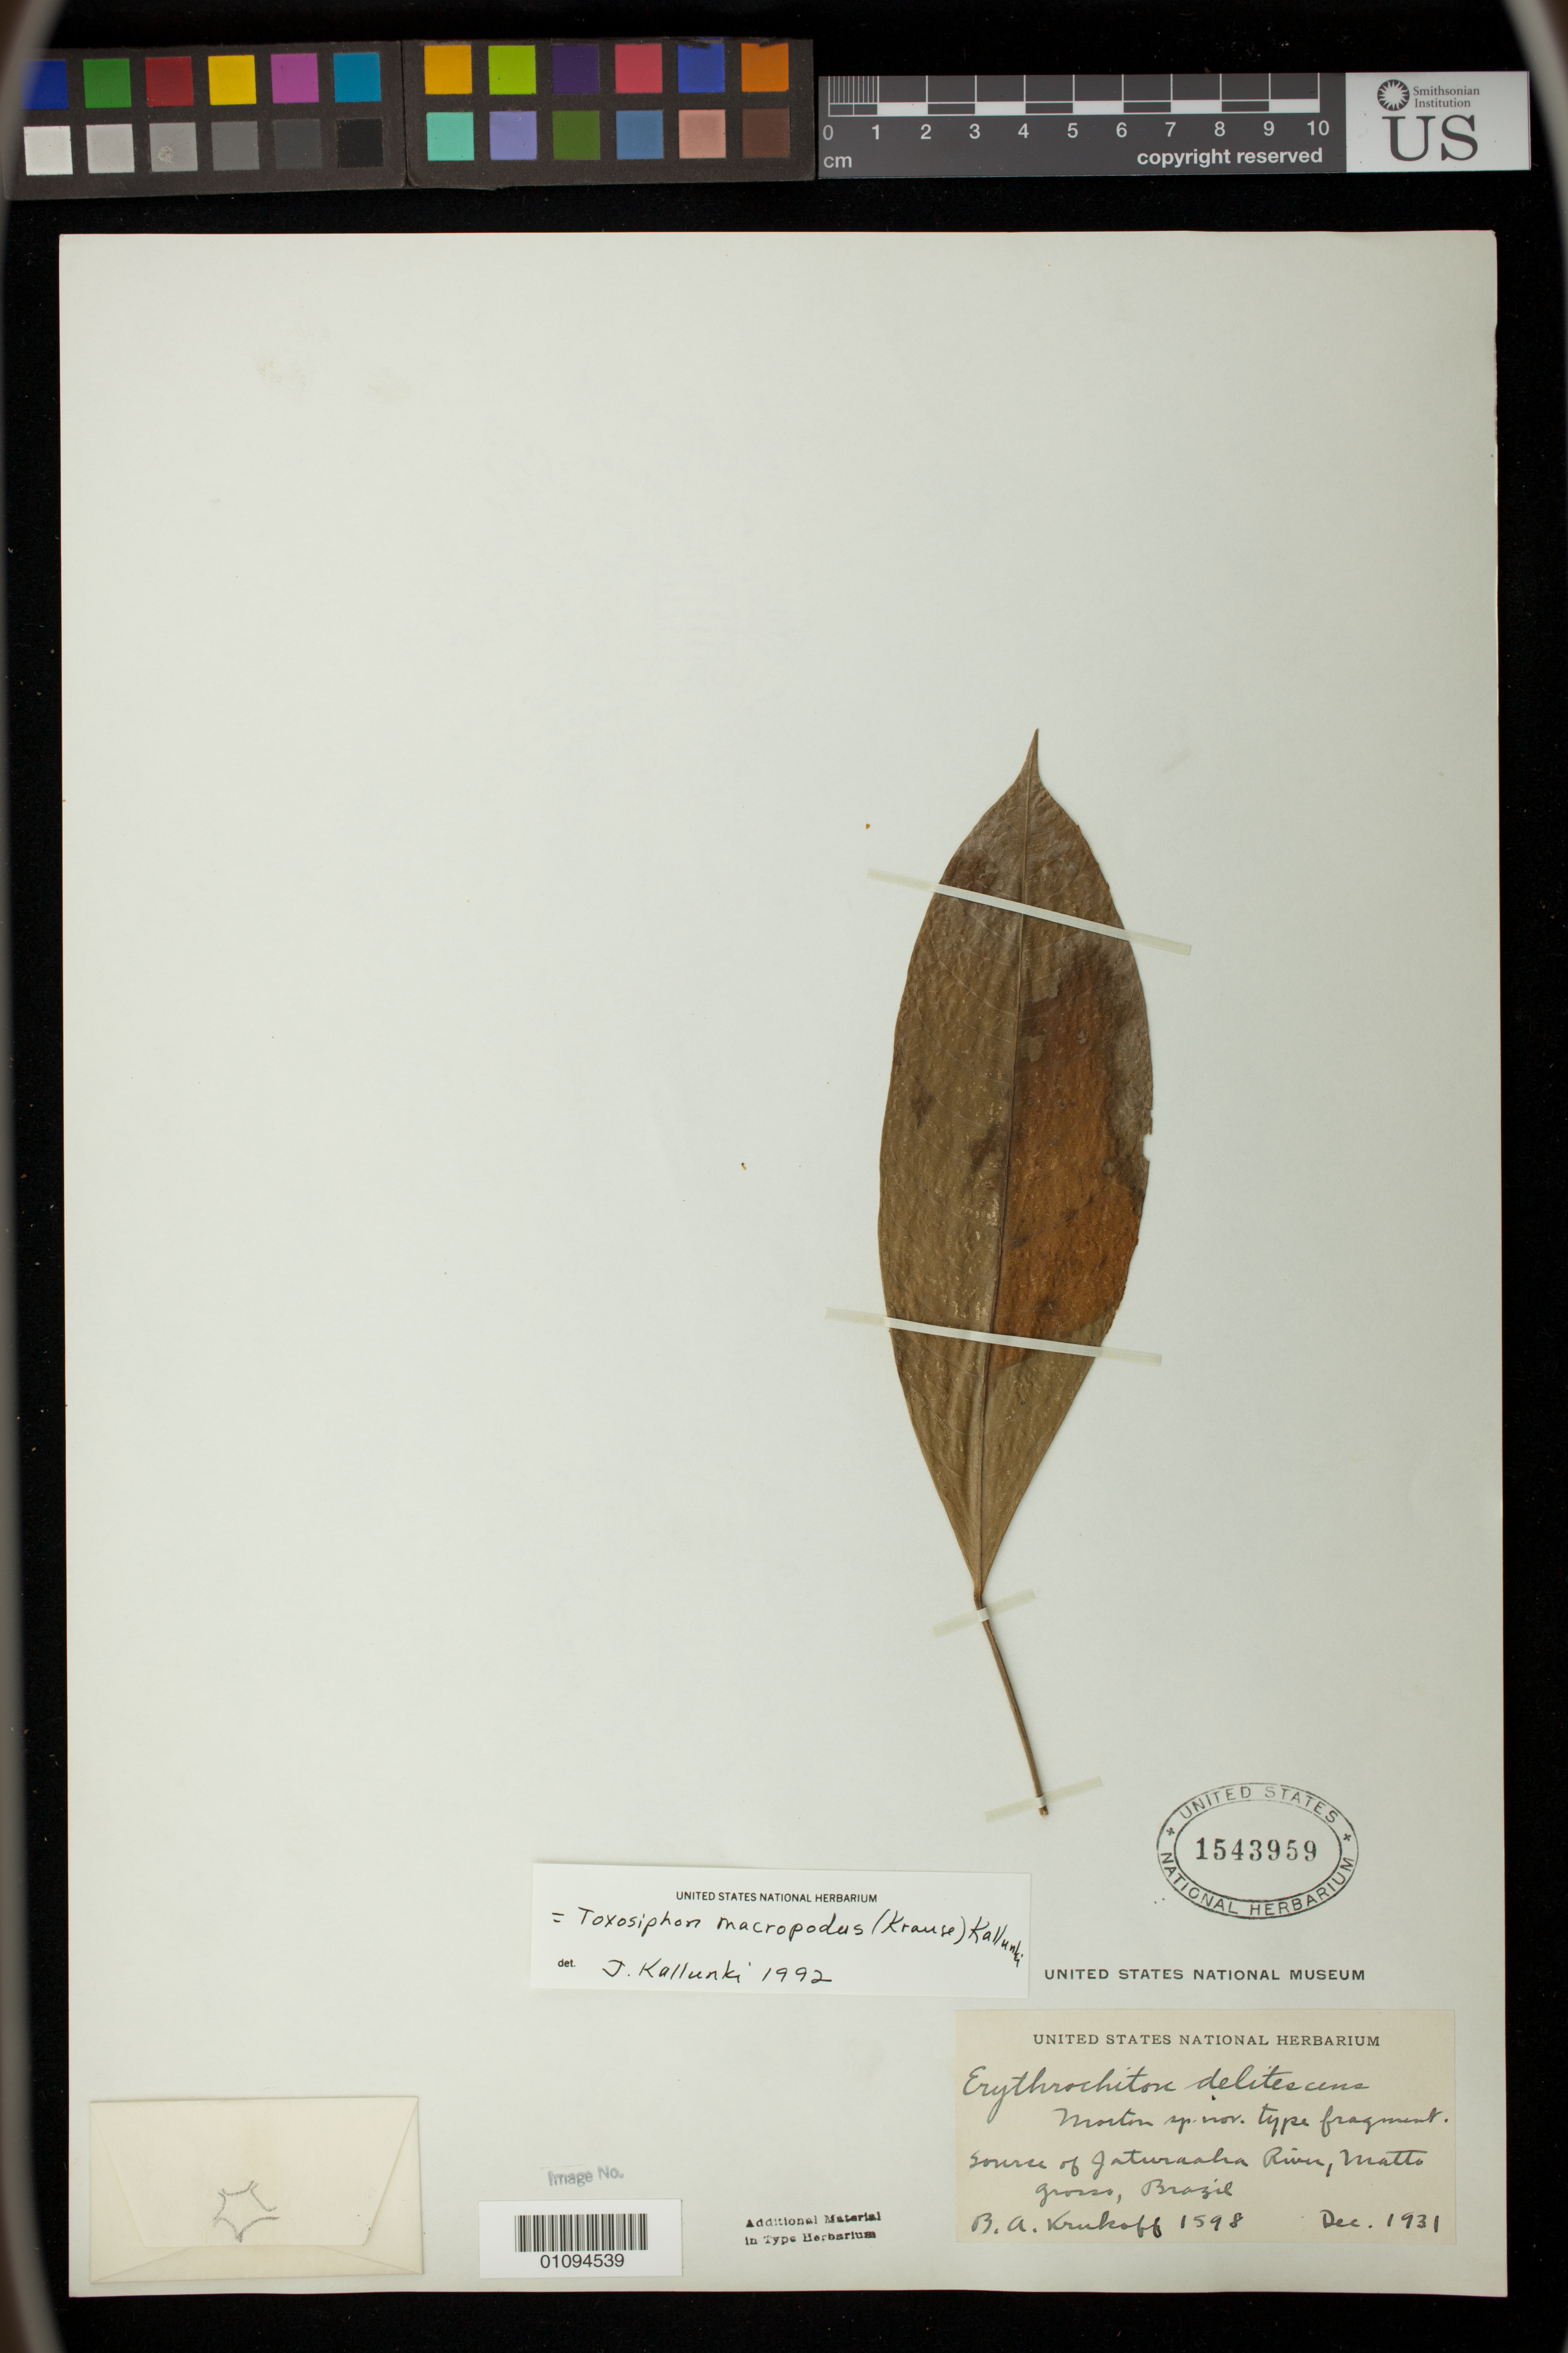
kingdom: Plantae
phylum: Tracheophyta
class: Magnoliopsida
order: Sapindales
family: Rutaceae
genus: Erythrochiton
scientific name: Erythrochiton delitescens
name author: C.V. Morton ex Gleason & A.C. Sm.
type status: Isotype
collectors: B. A. Krukoff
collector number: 1598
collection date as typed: Dec 1931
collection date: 1931-12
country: Brazil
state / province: Mato Grosso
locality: Machado River region, near source of Jatuarana River.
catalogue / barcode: US 1543959